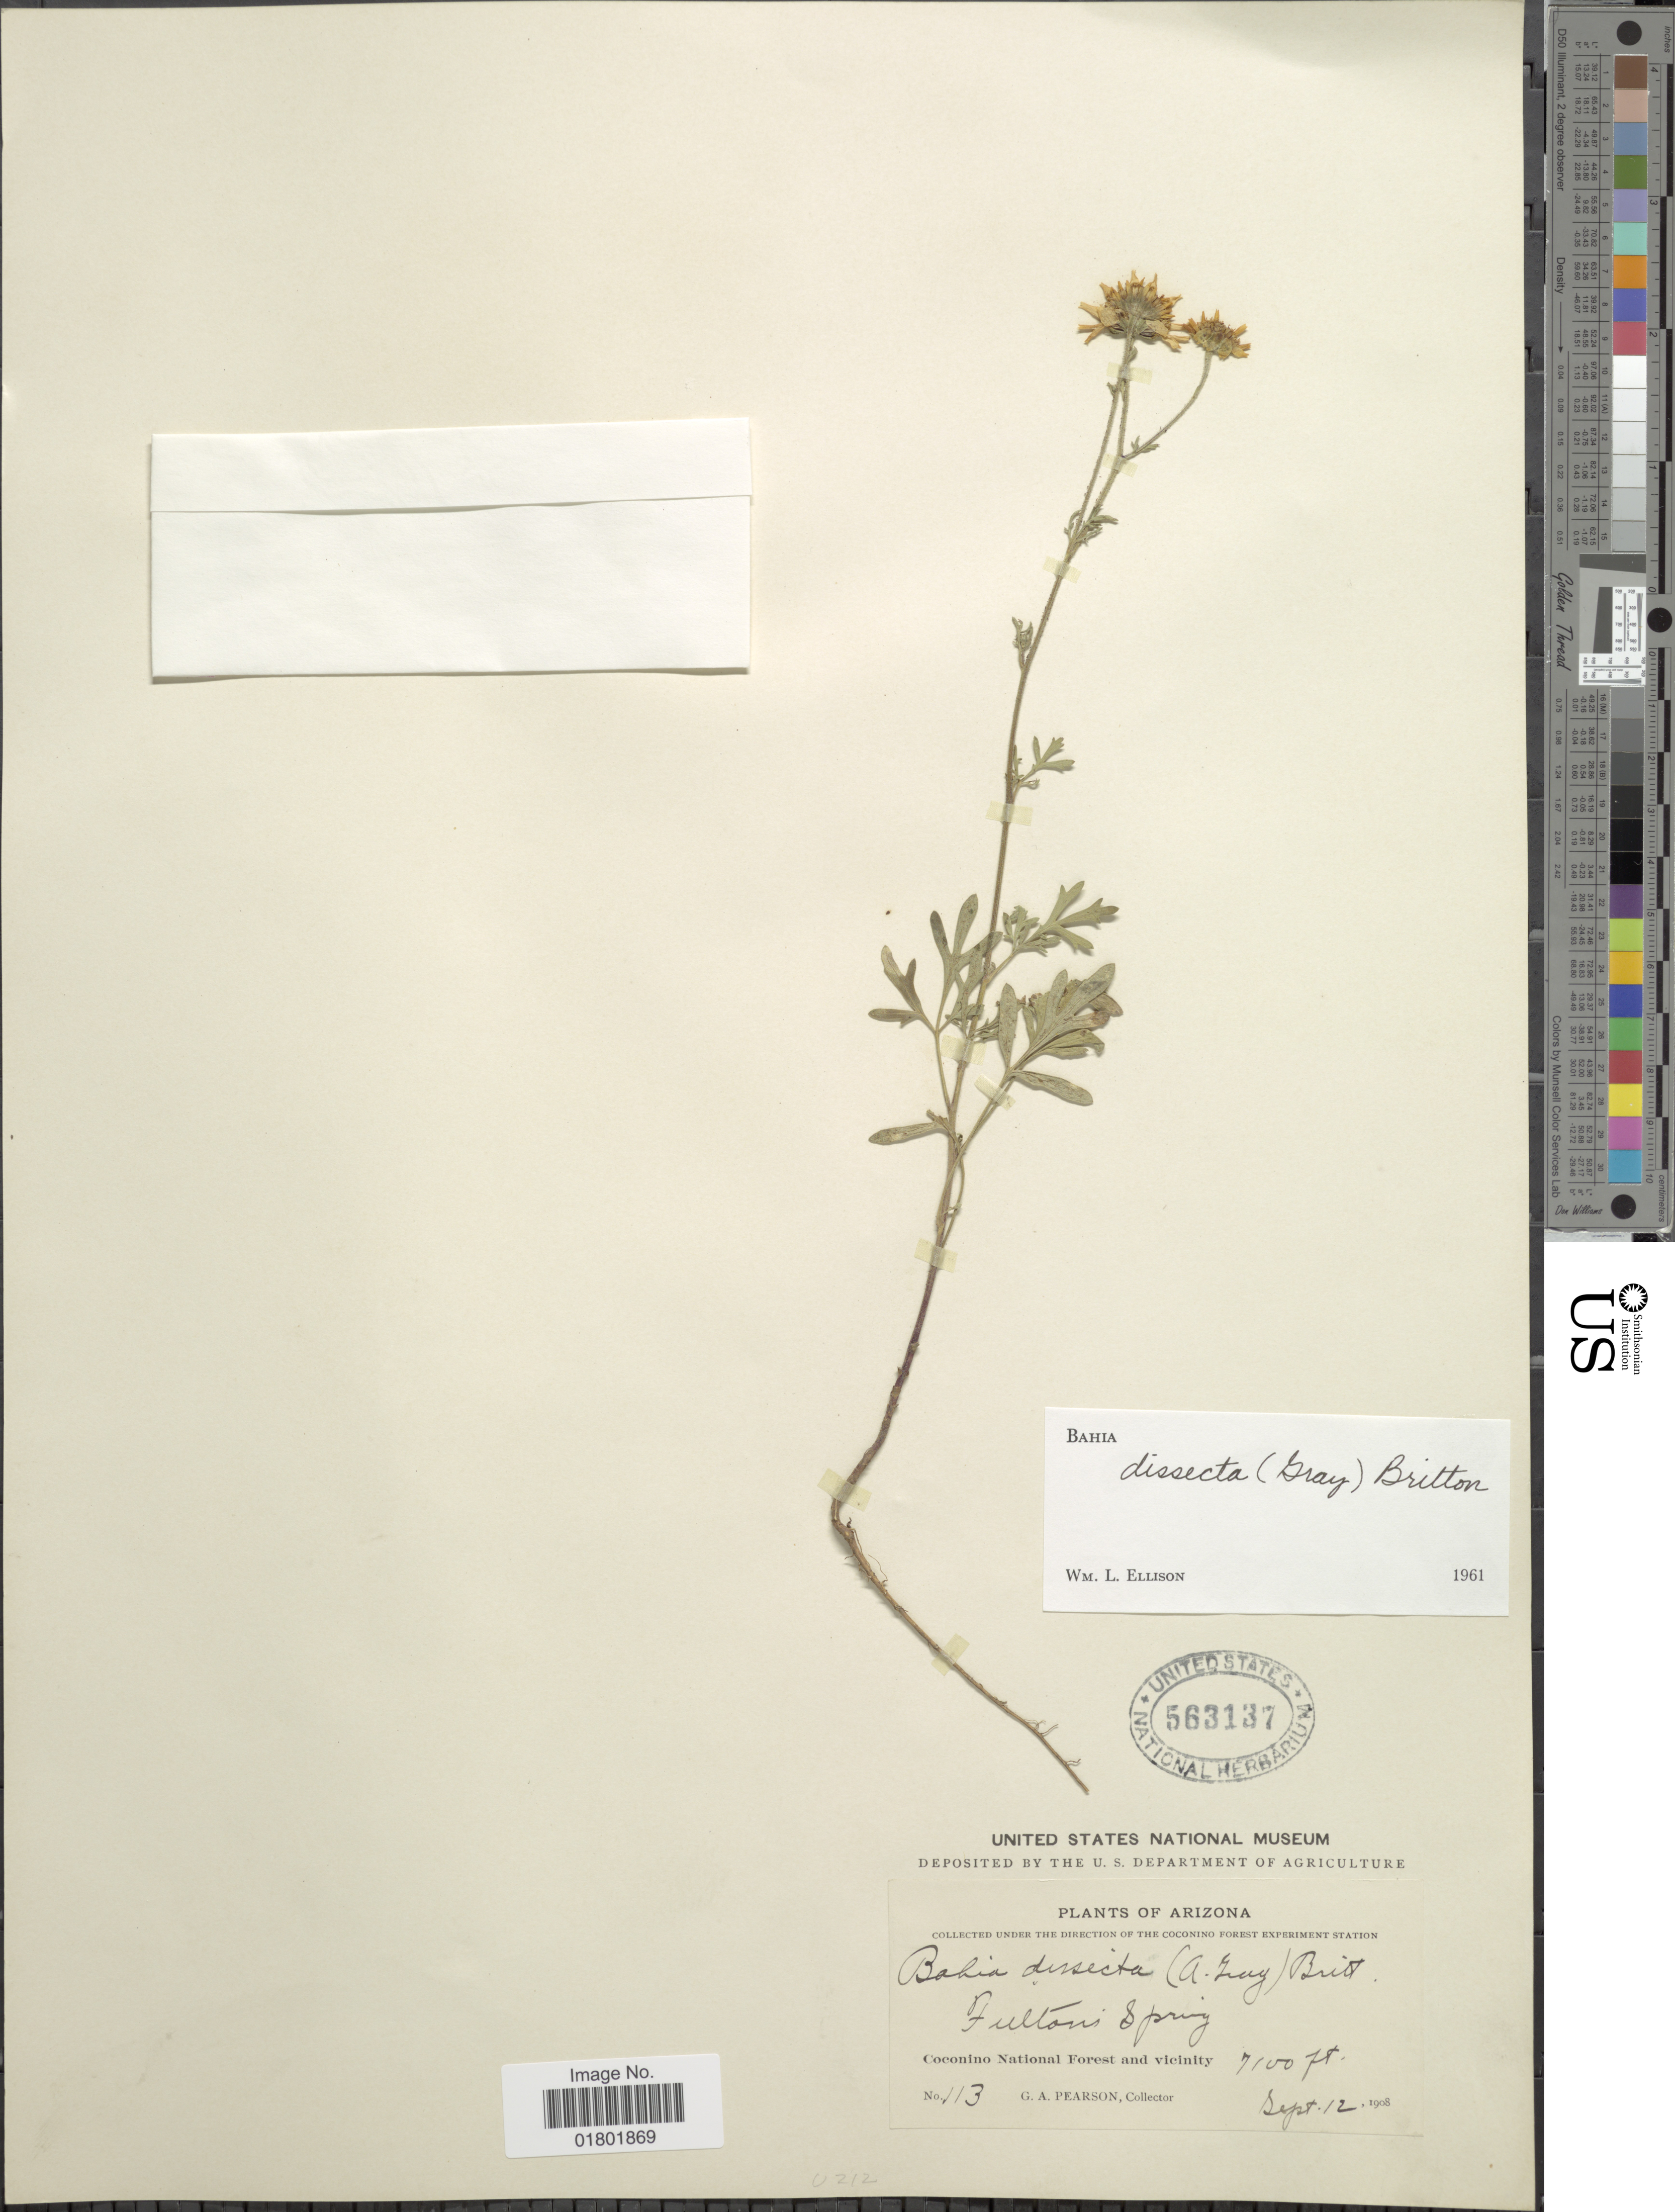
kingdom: Plantae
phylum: Tracheophyta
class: Magnoliopsida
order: Asterales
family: Asteraceae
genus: Bahia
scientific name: Bahia dissecta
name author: (A. Gray) Britton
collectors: G. A. Pearson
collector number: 113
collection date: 1908-09-12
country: United States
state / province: Arizona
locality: Fultons Spring, Coconino National Forest and vicinity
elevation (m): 2164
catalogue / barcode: US 563137